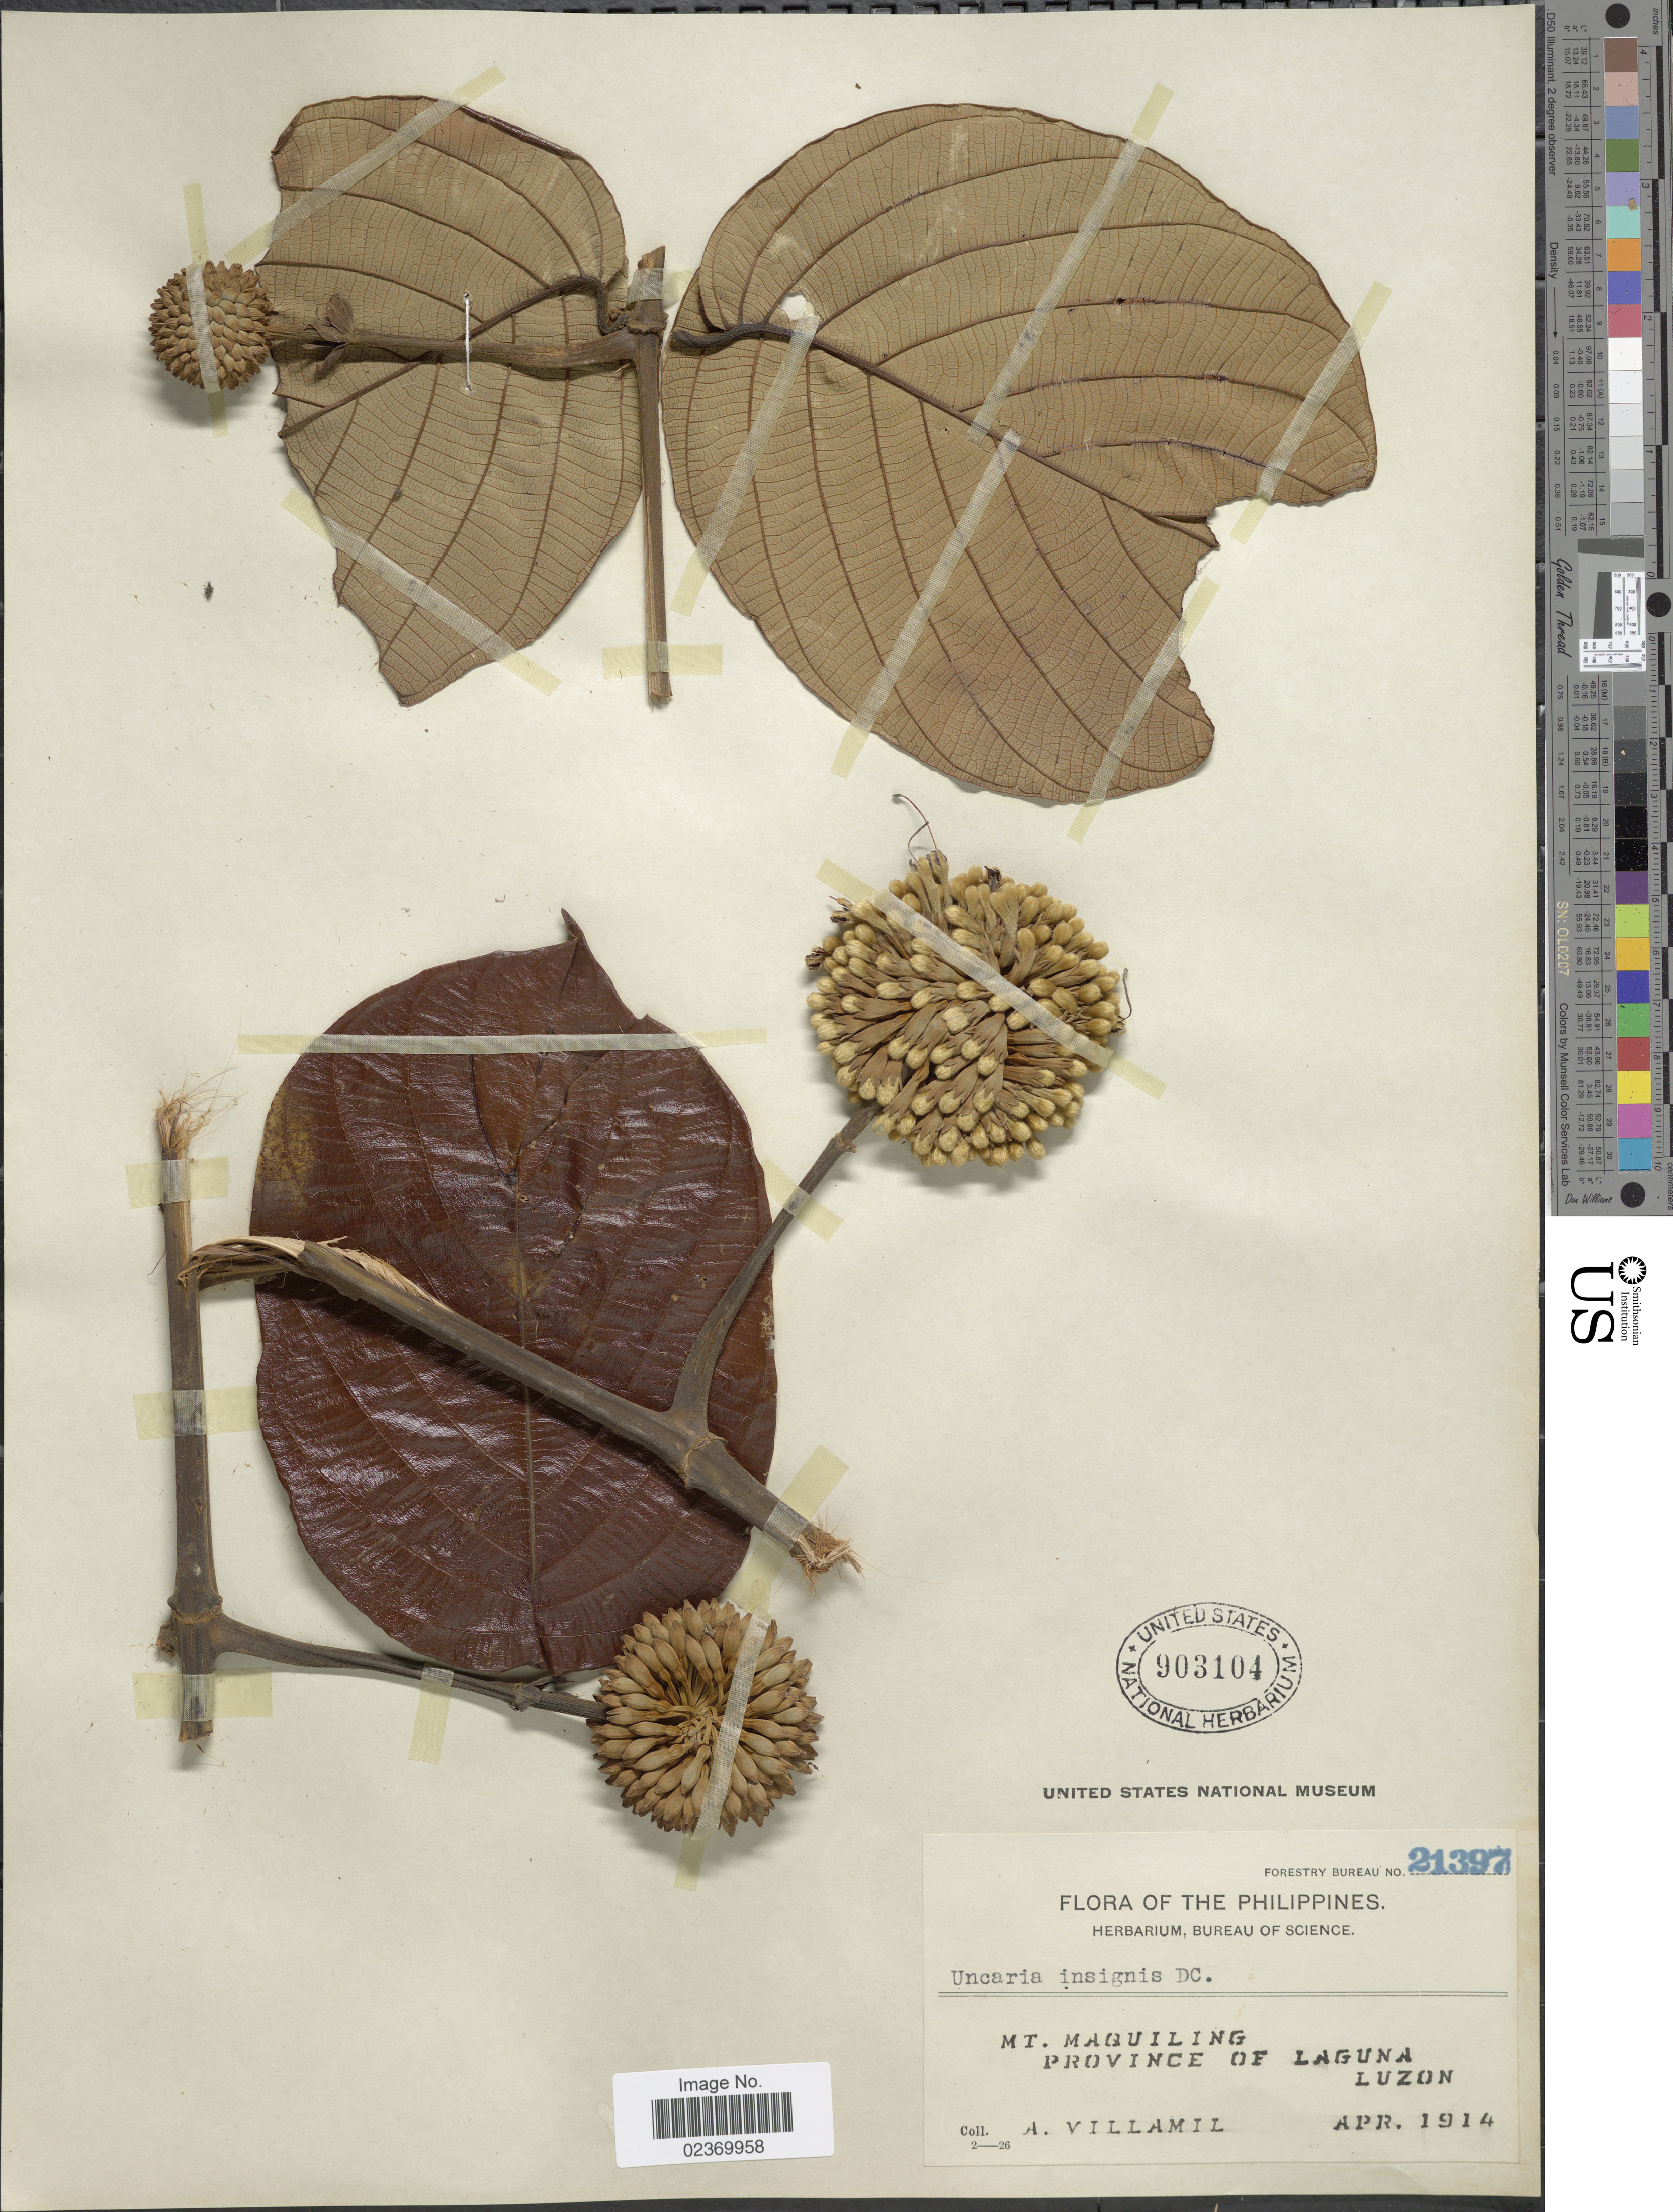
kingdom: Plantae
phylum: Tracheophyta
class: Magnoliopsida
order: Gentianales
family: Rubiaceae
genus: Uncaria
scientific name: Uncaria insignis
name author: Bartl. ex DC.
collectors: A. Villamil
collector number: Forestry Bureau 21397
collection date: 1914-04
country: Philippines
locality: Mt. Maquiling, Province of Laguna, Luzon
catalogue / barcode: US 903104